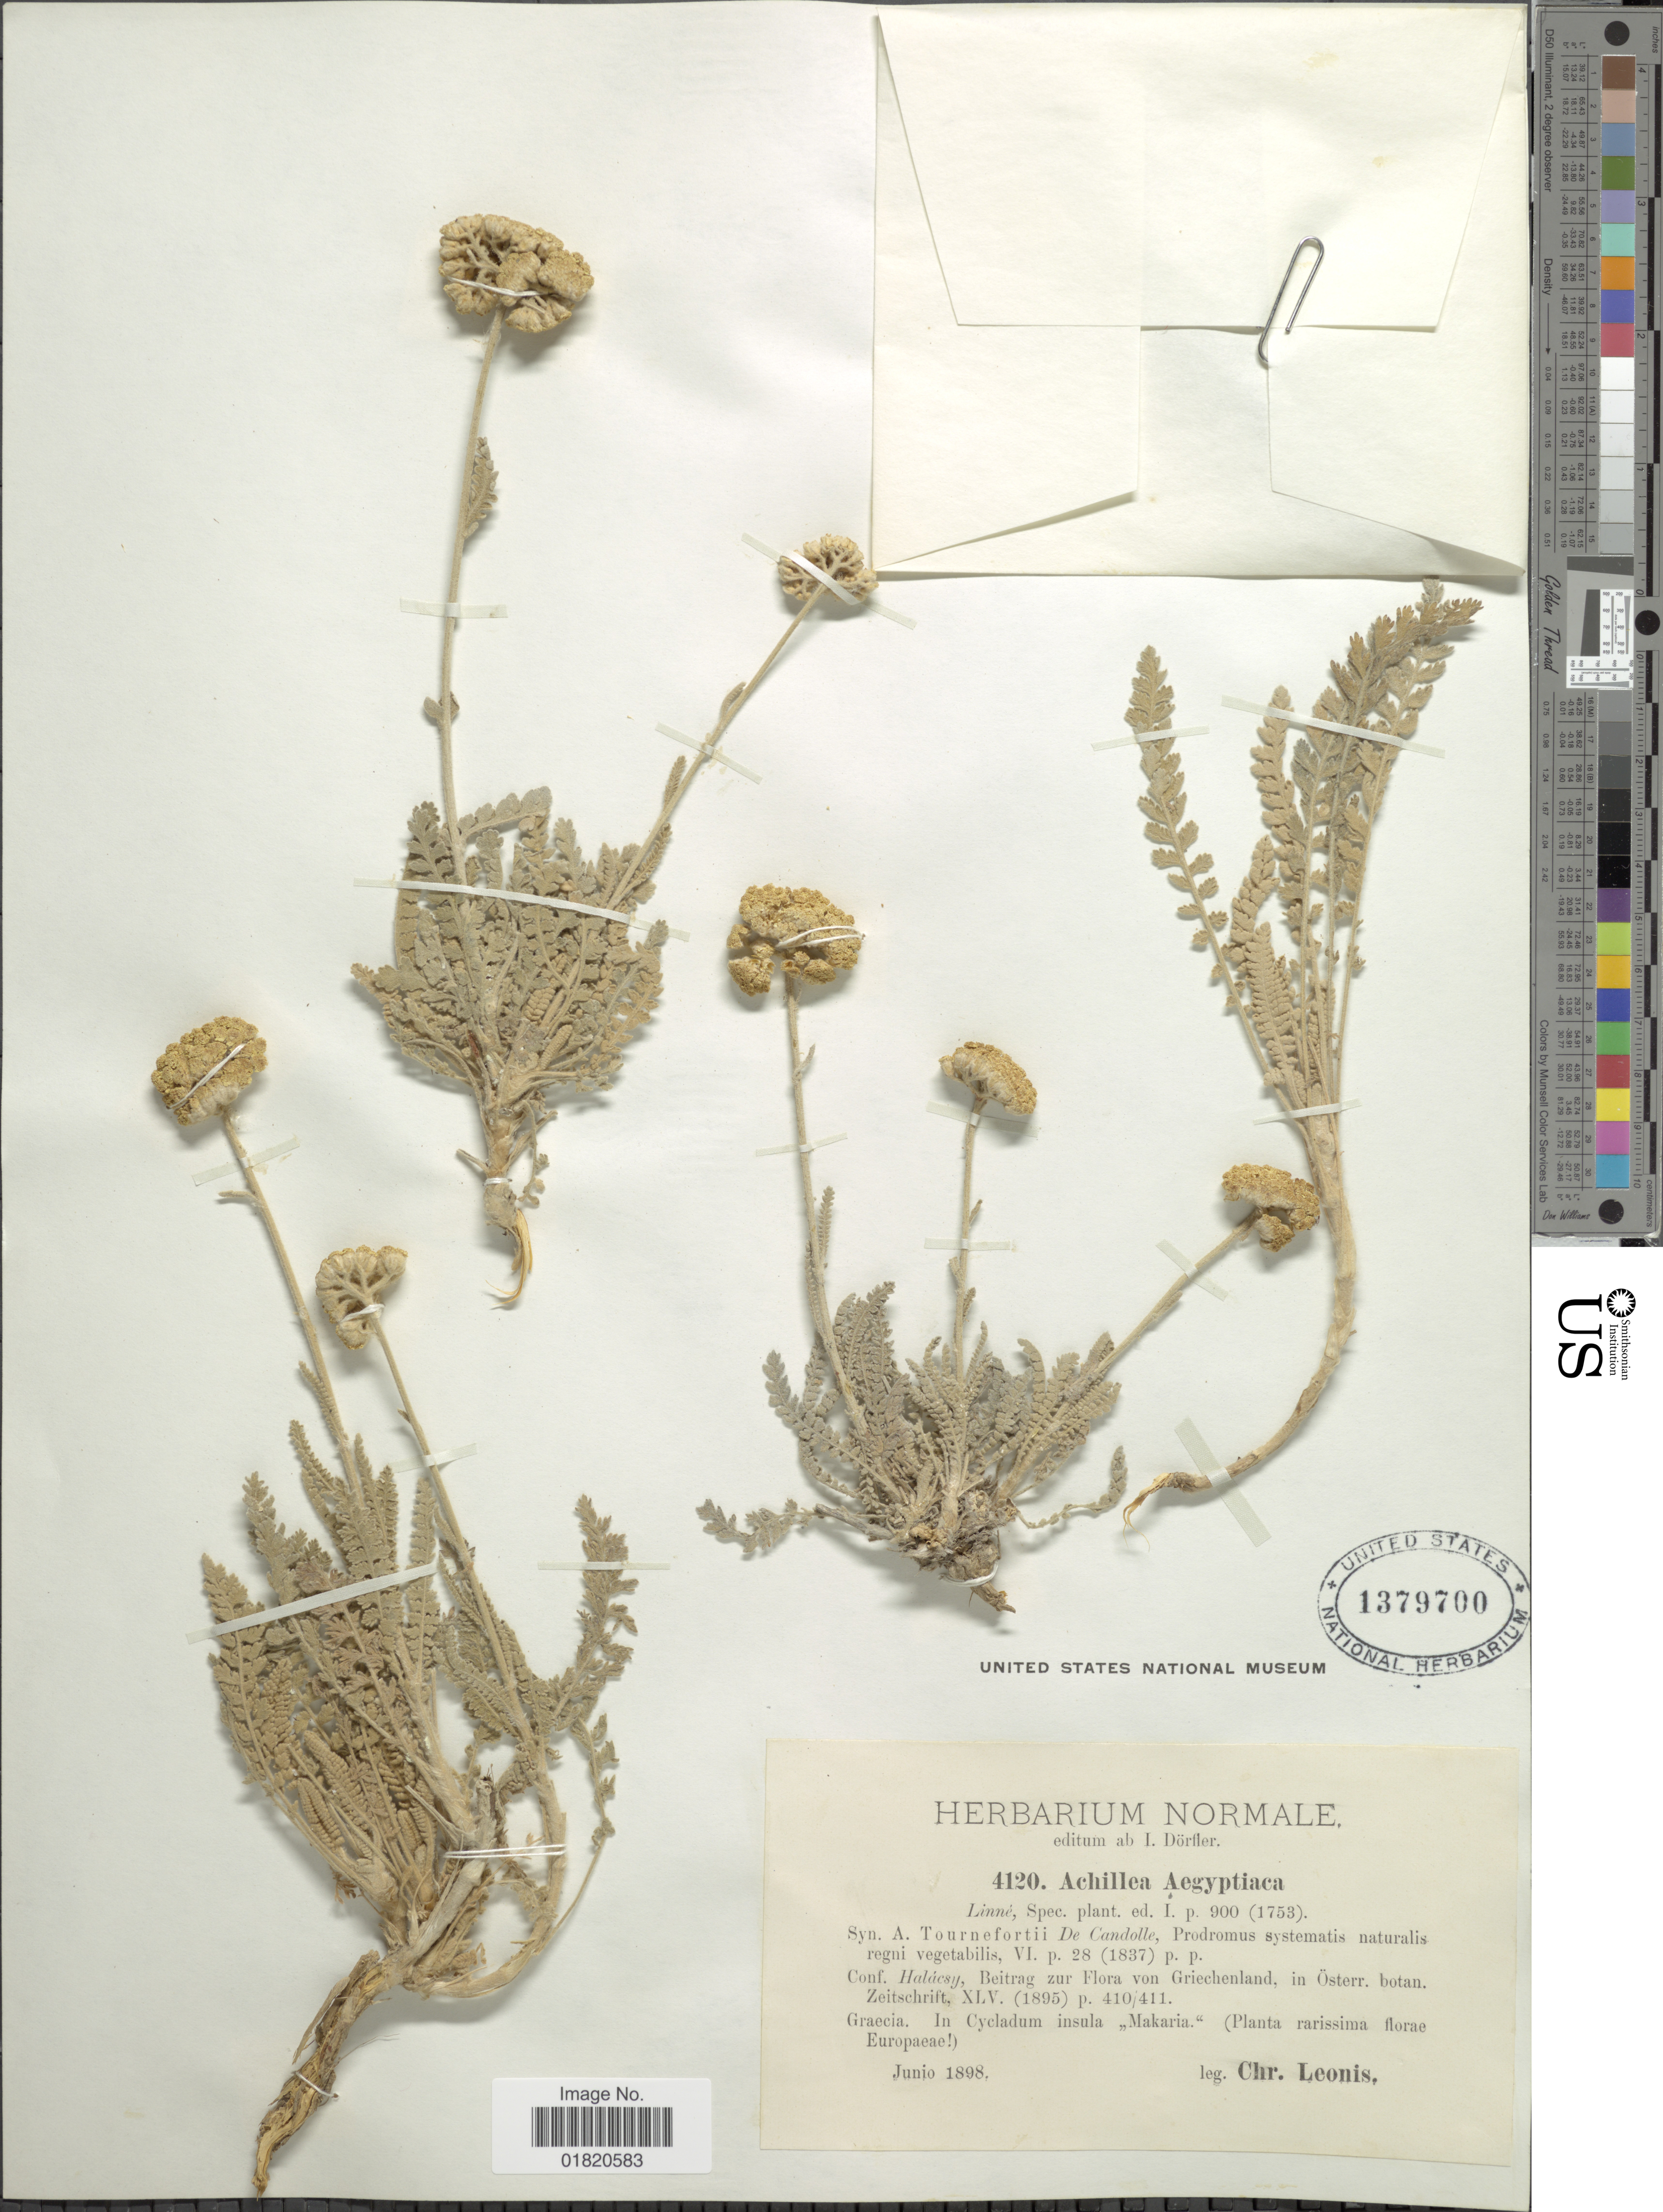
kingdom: Plantae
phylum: Tracheophyta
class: Magnoliopsida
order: Asterales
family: Asteraceae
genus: Achillea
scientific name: Achillea aegyptiaca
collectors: C. Leonis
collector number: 4120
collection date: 1898-06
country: Greece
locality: Graecia. Ini Cycladum insula "Makaria"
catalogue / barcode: US 1379700